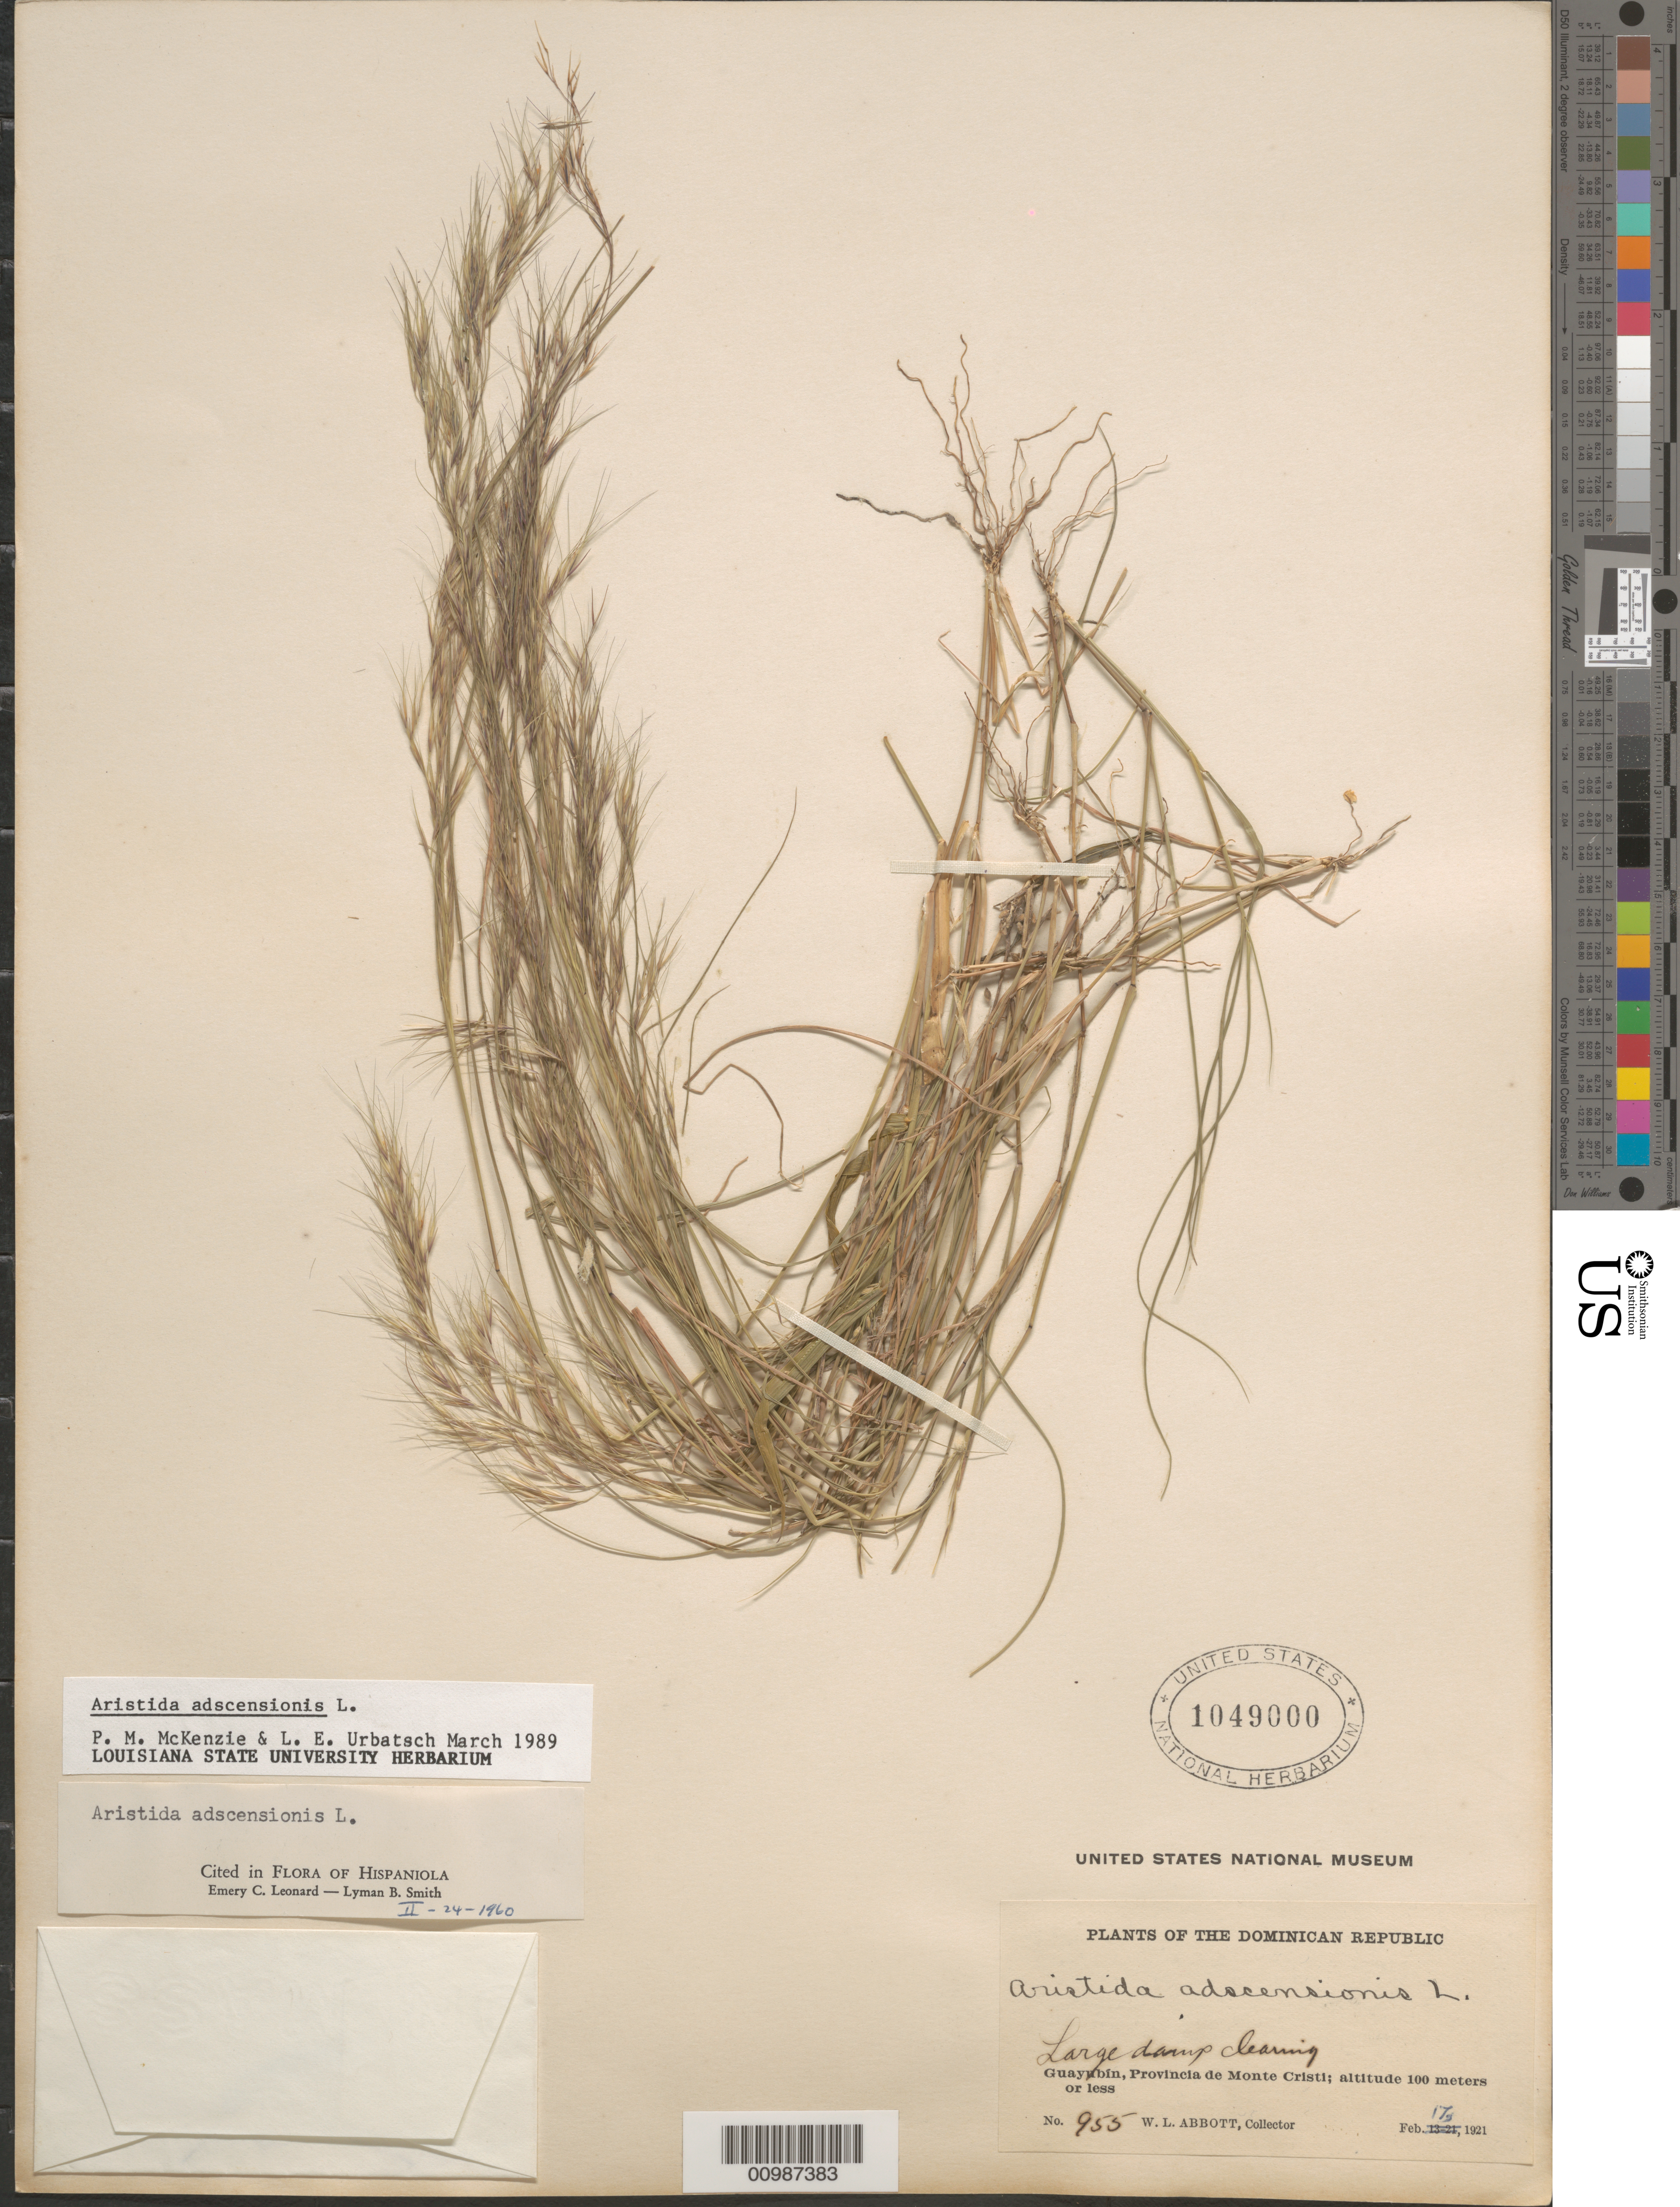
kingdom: Plantae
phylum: Tracheophyta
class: Liliopsida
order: Poales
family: Poaceae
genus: Aristida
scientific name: Aristida adscensionis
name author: L.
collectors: C. E. Abbott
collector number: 955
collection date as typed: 17 Feb 1921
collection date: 1921-02-17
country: Dominican Republic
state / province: Monte Cristi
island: Hispaniola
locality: Guayubin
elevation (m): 100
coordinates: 0 N, 0 E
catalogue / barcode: US 1049000